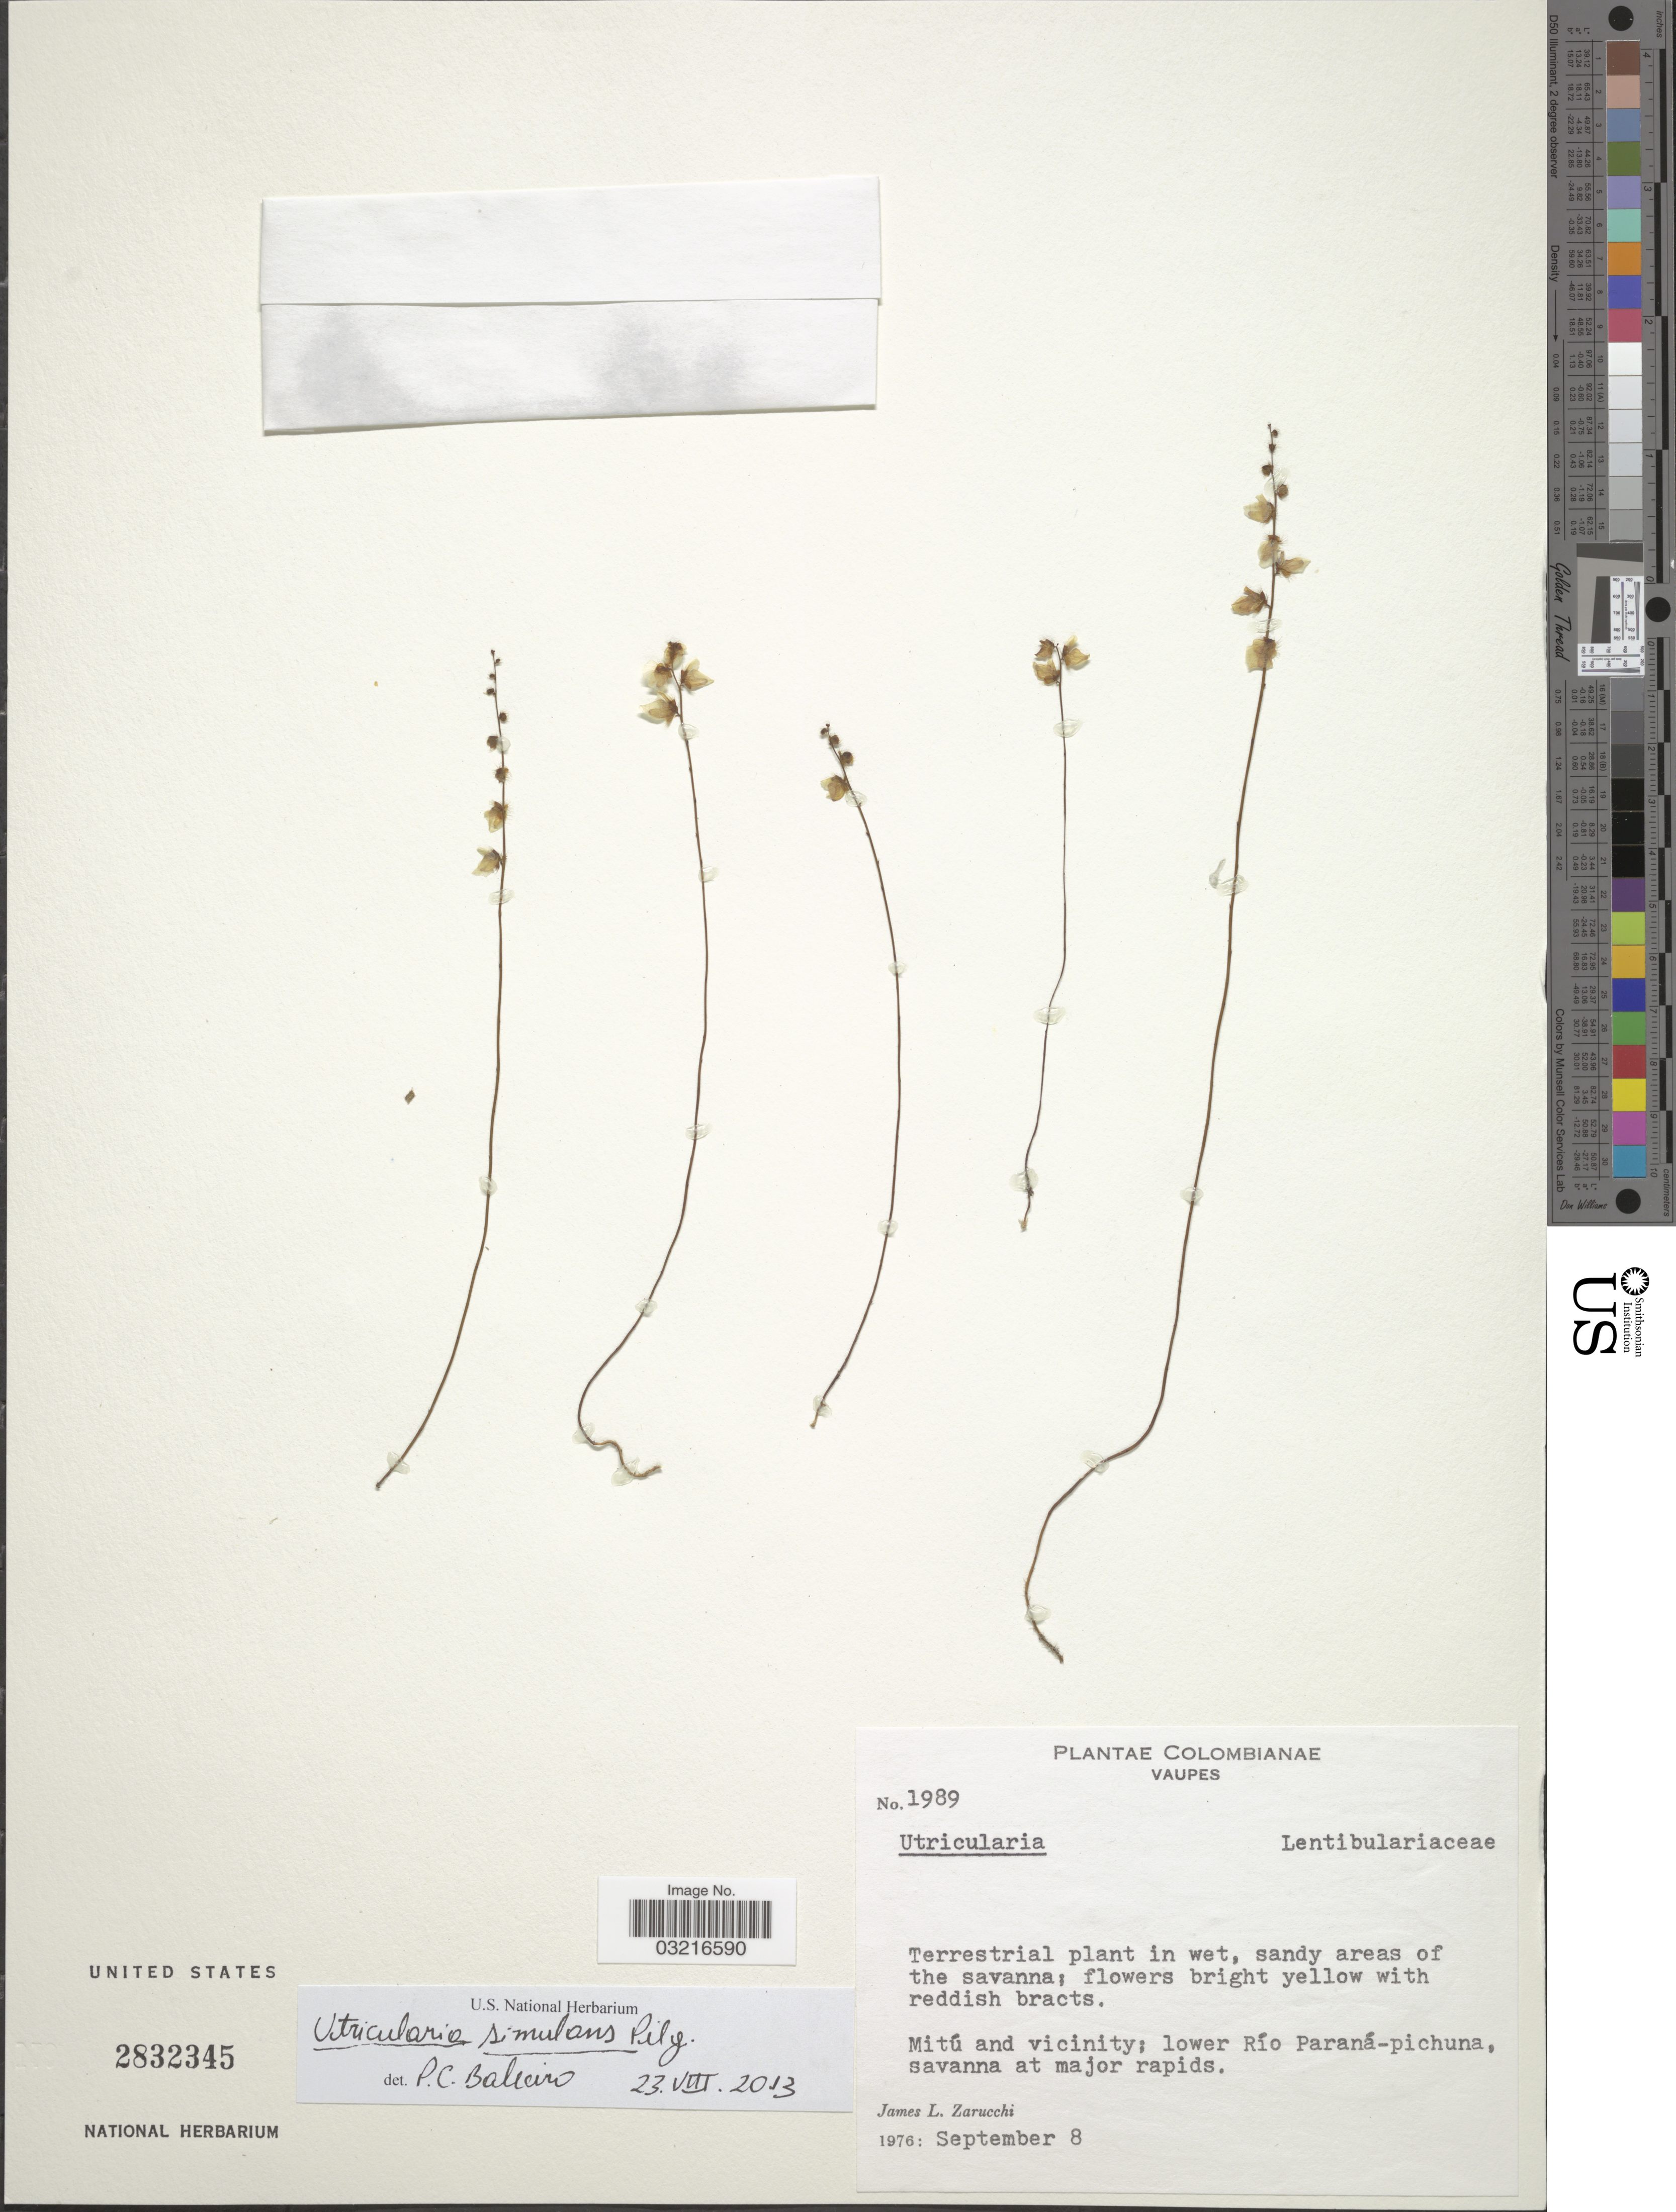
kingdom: Plantae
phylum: Tracheophyta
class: Magnoliopsida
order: Lamiales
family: Lentibulariaceae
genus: Utricularia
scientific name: Utricularia simulans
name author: Pilg.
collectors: J. L. Zarucchi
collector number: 1989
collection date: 1976-09-08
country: Colombia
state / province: Vaupés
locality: Mitú and vicinity; lower Río Paraná-pichuna.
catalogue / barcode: US 2832345